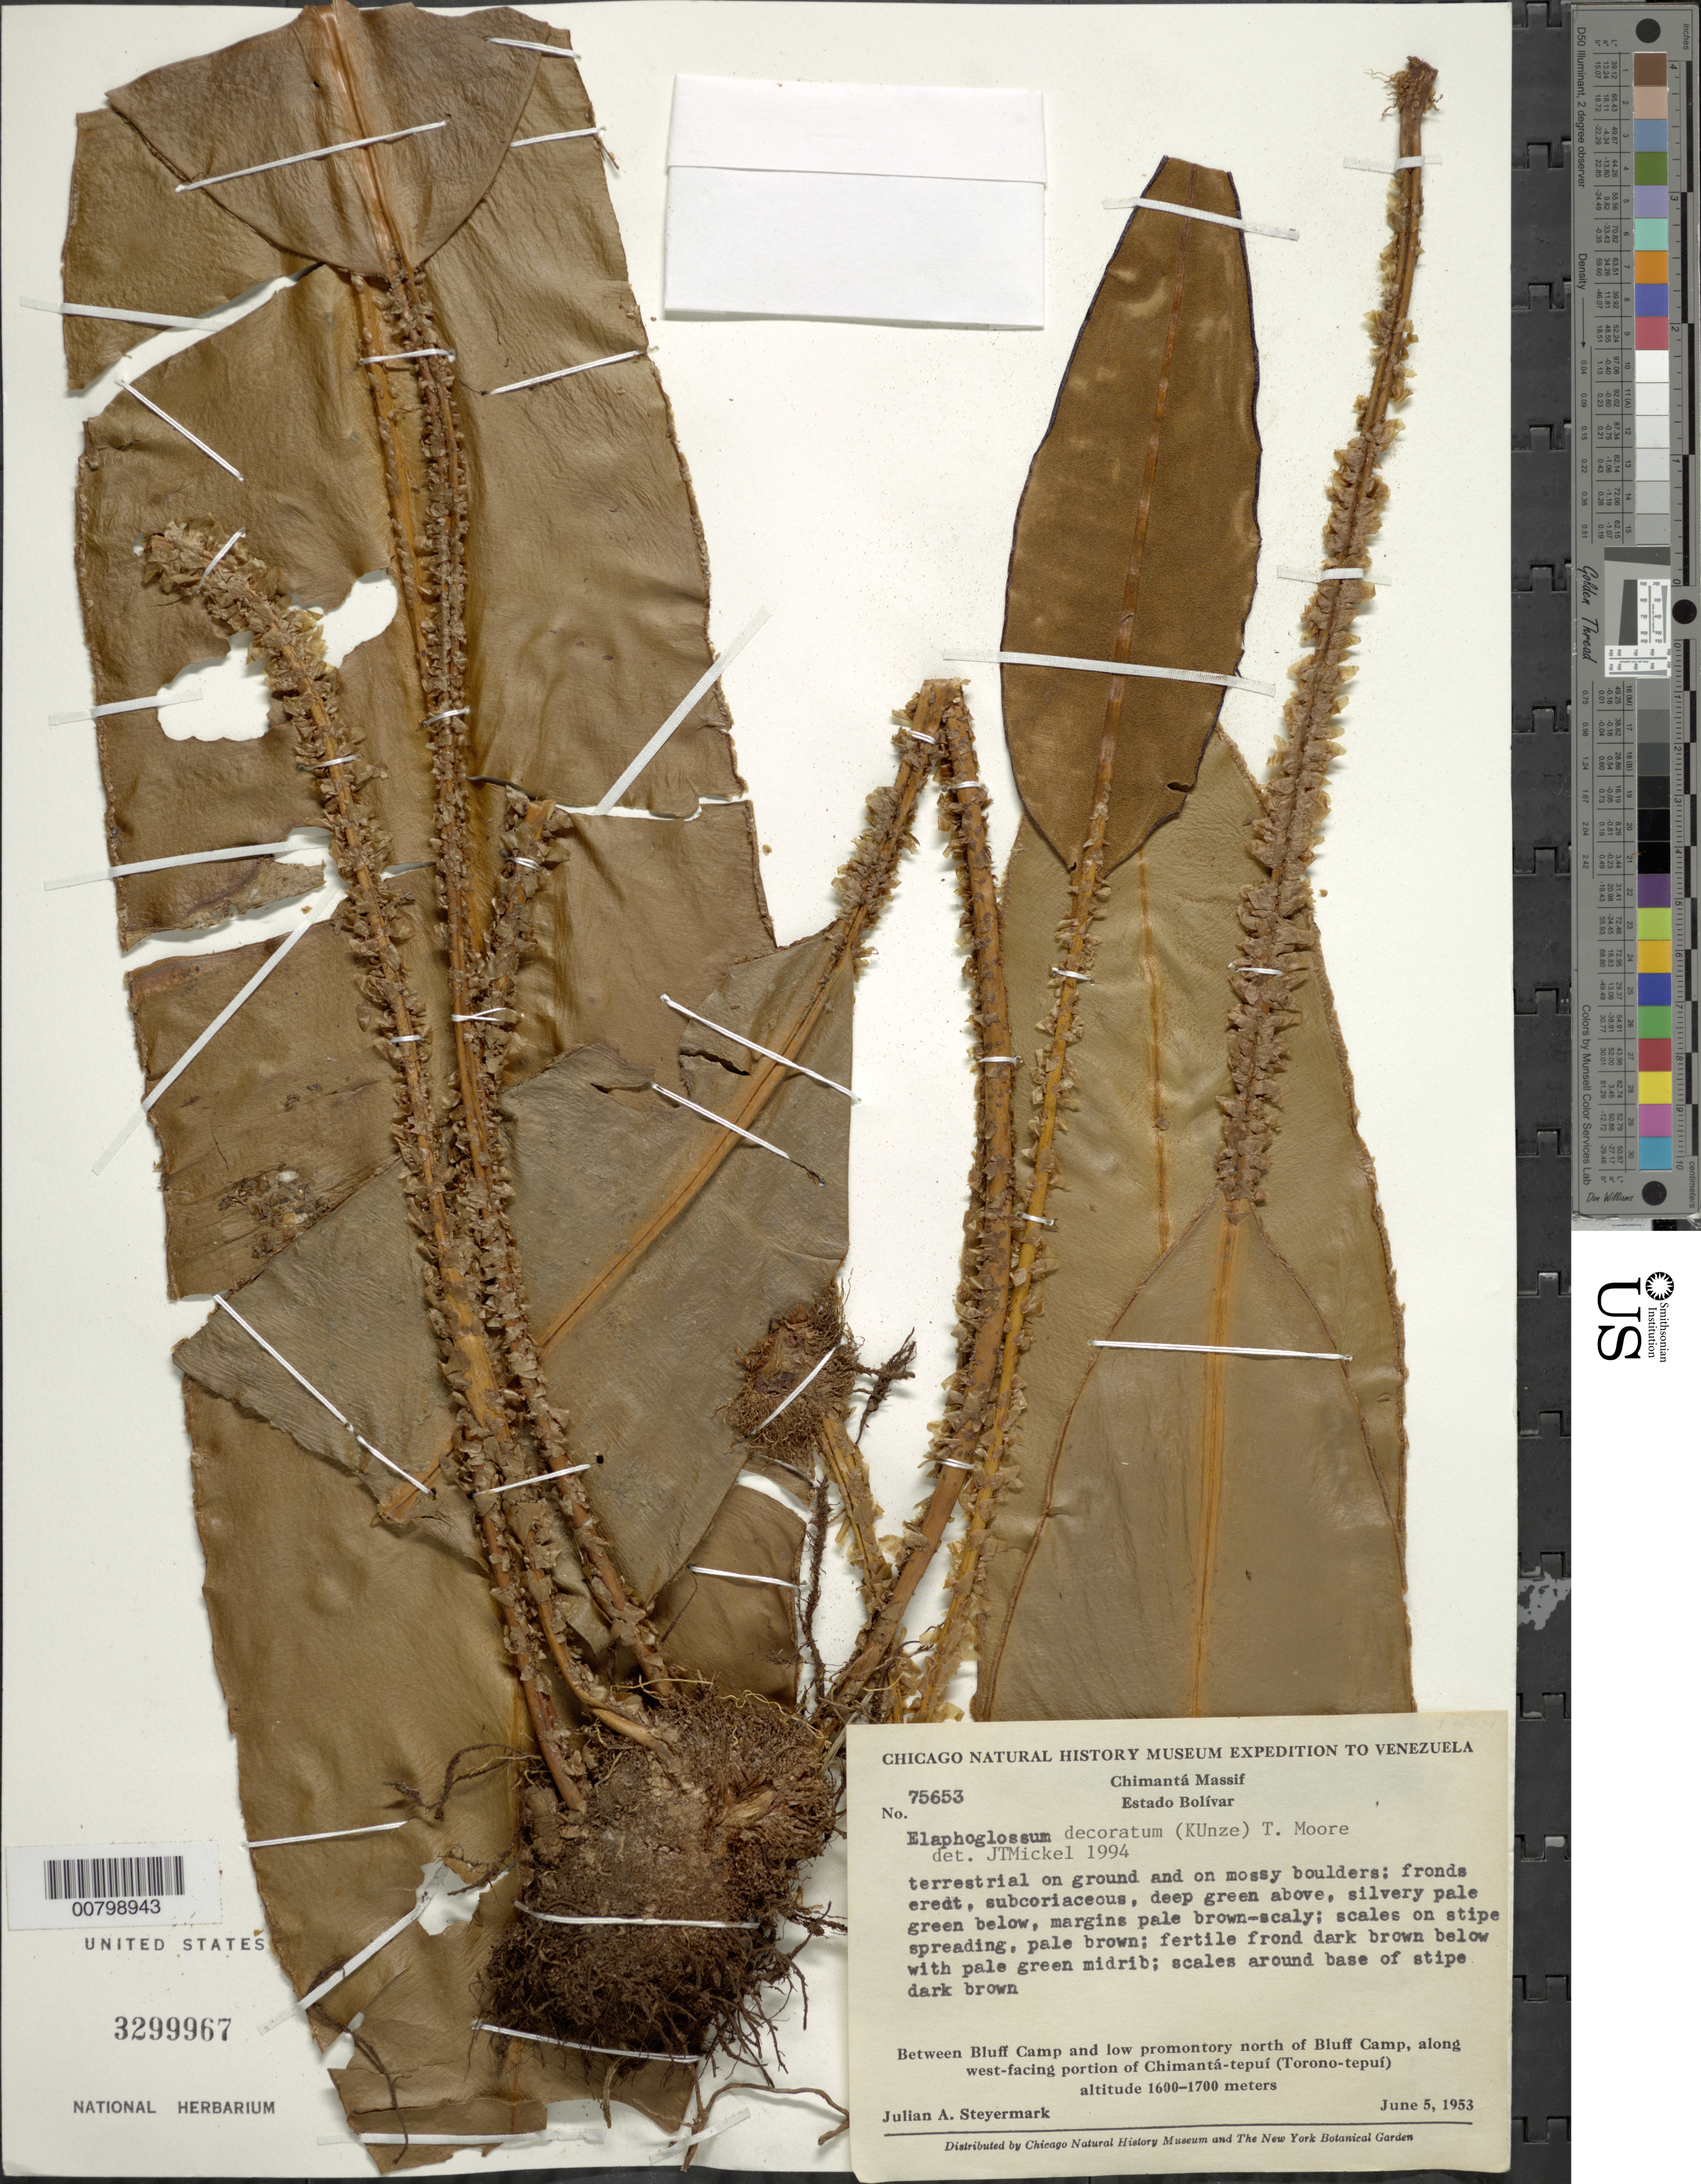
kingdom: Plantae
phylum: Tracheophyta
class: Polypodiopsida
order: Polypodiales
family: Dryopteridaceae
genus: Elaphoglossum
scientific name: Elaphoglossum decoratum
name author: (Kunze) T. Moore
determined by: Mickel, J. T., (NY), New York Botanical Garden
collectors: J. Steyermark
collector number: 75653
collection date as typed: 5-Jun-53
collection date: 1953-06-05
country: Venezuela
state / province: Bolívar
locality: Chimantá-tepuí (Torono-tepuí), Bluff Camp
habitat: W-facing slopes, on ground and mossy boulders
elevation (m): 1600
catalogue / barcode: US 3299967